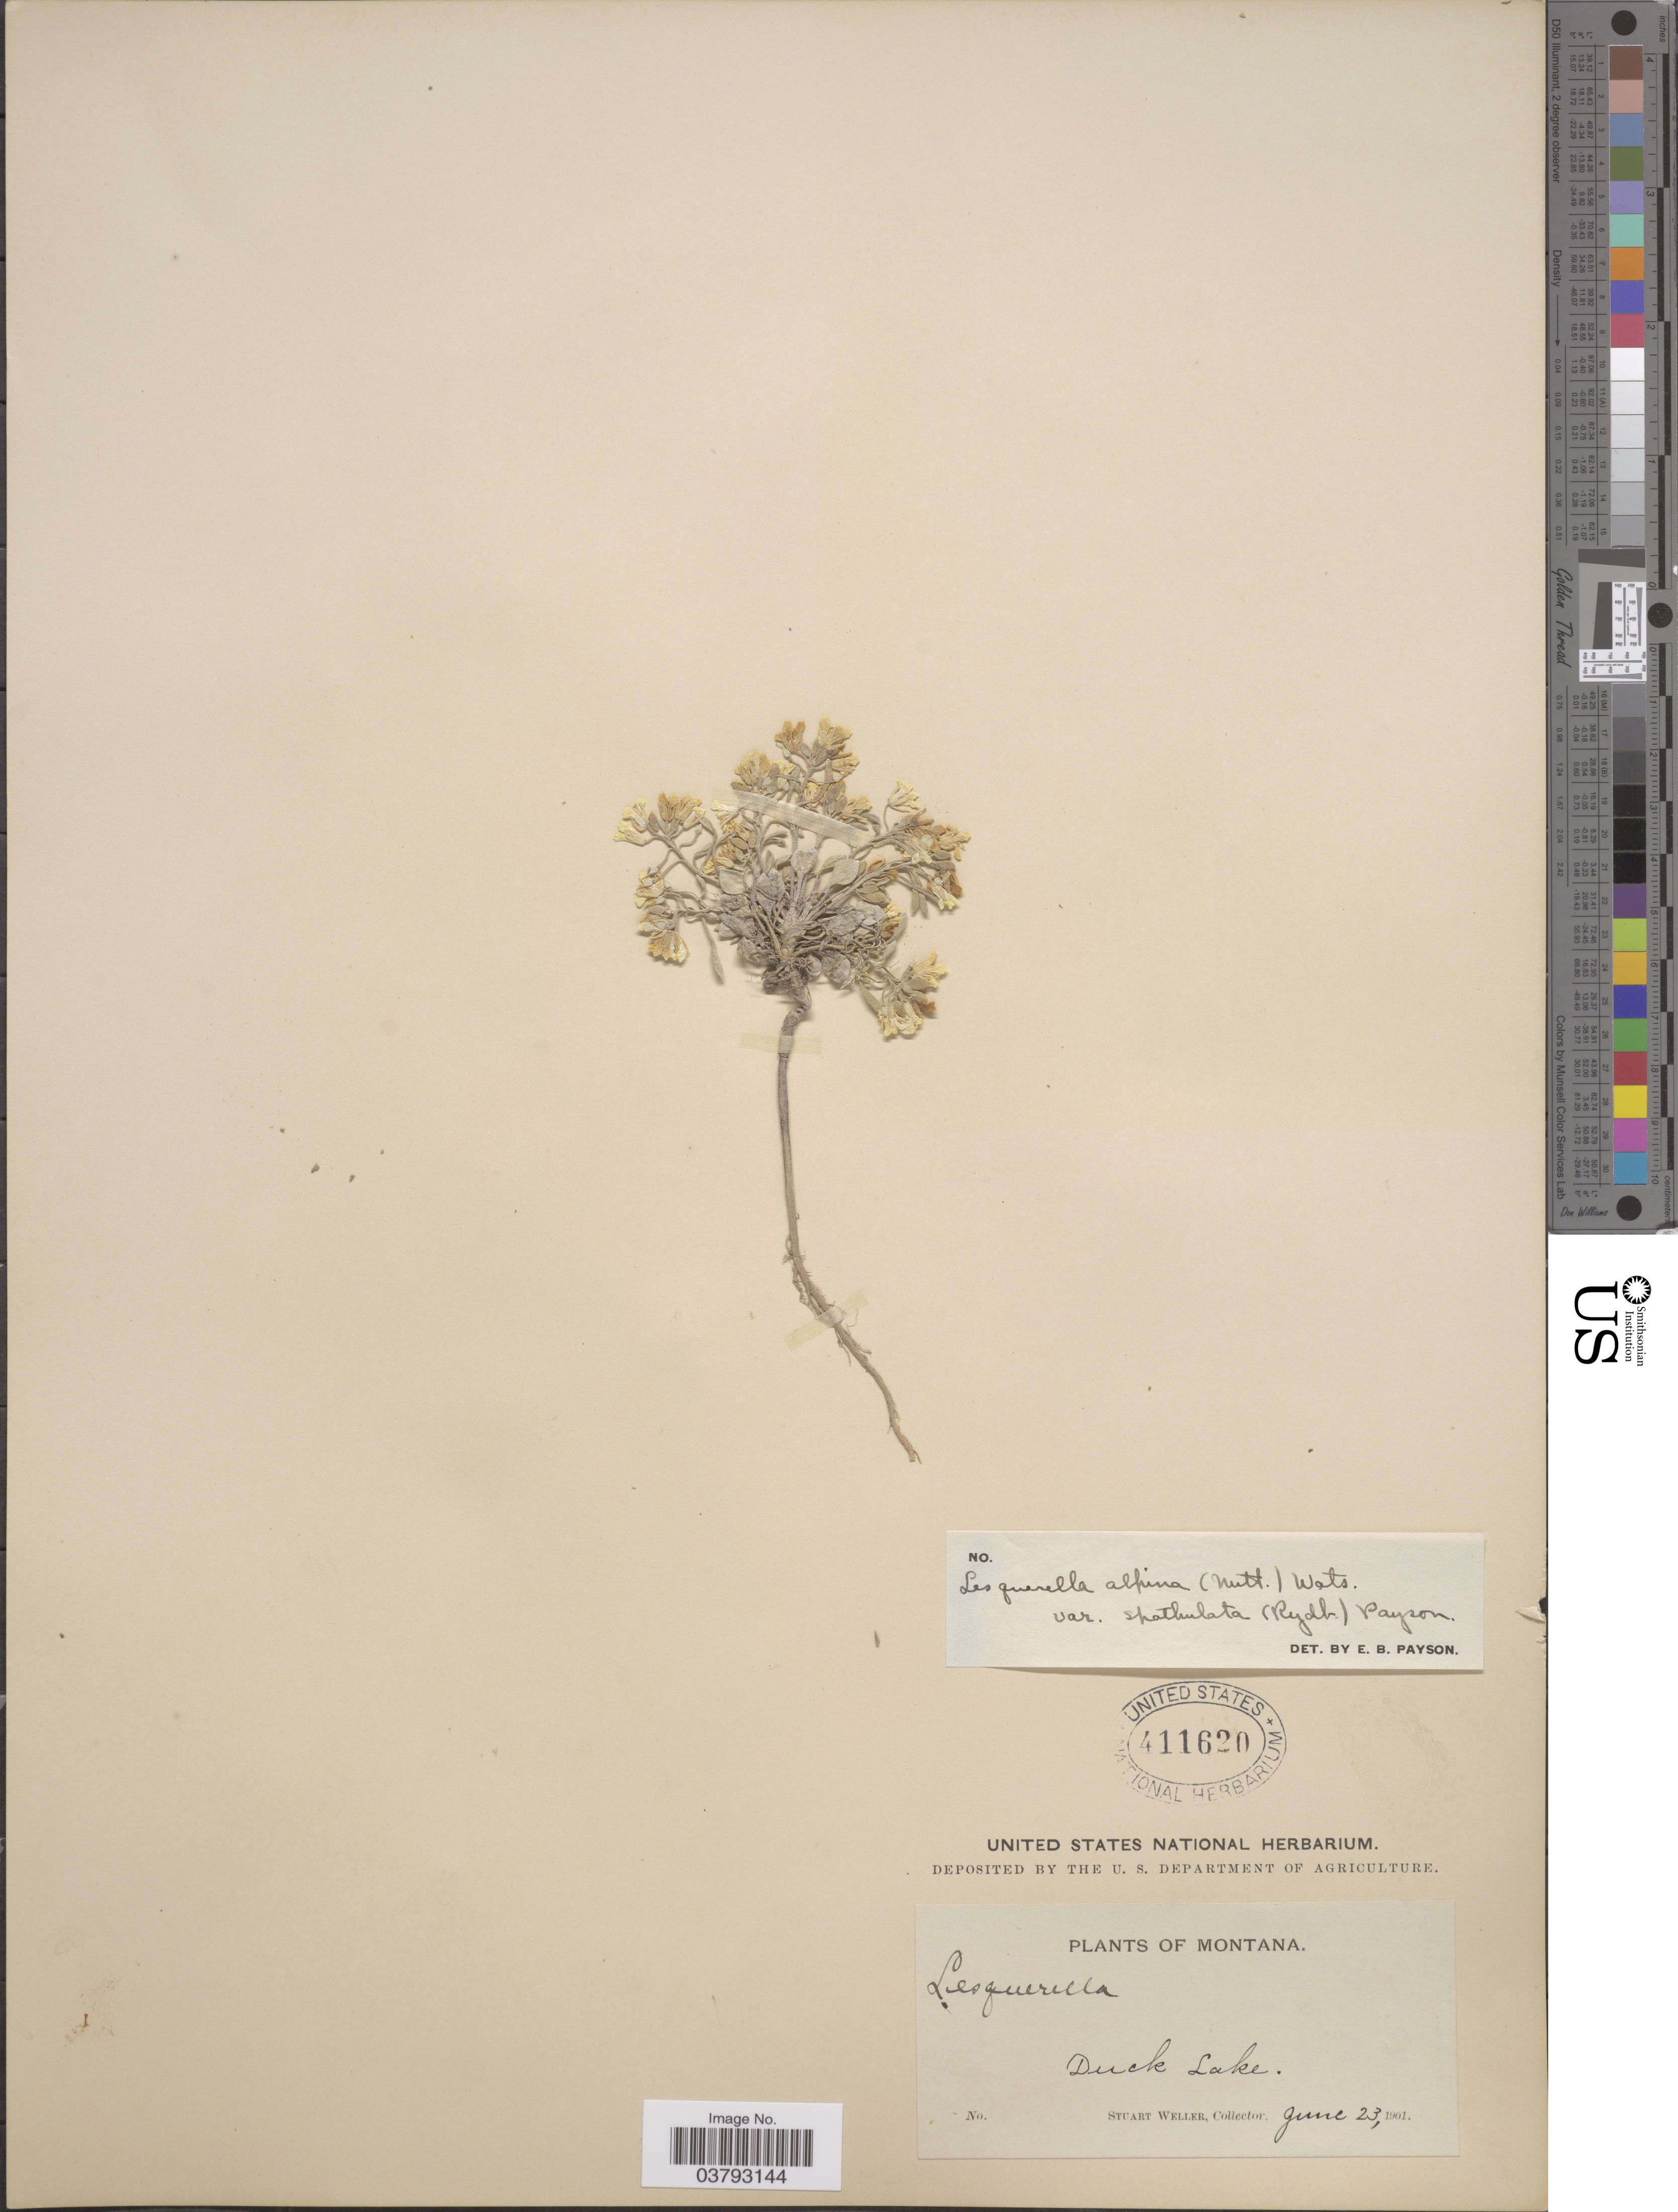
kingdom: Plantae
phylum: Tracheophyta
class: Magnoliopsida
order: Brassicales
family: Brassicaceae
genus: Lesquerella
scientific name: Lesquerella alpina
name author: (Nutt.) S. Watson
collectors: S. Weller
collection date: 1901-06-23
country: United States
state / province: Montana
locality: Duck Lake.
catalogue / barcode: US 411620